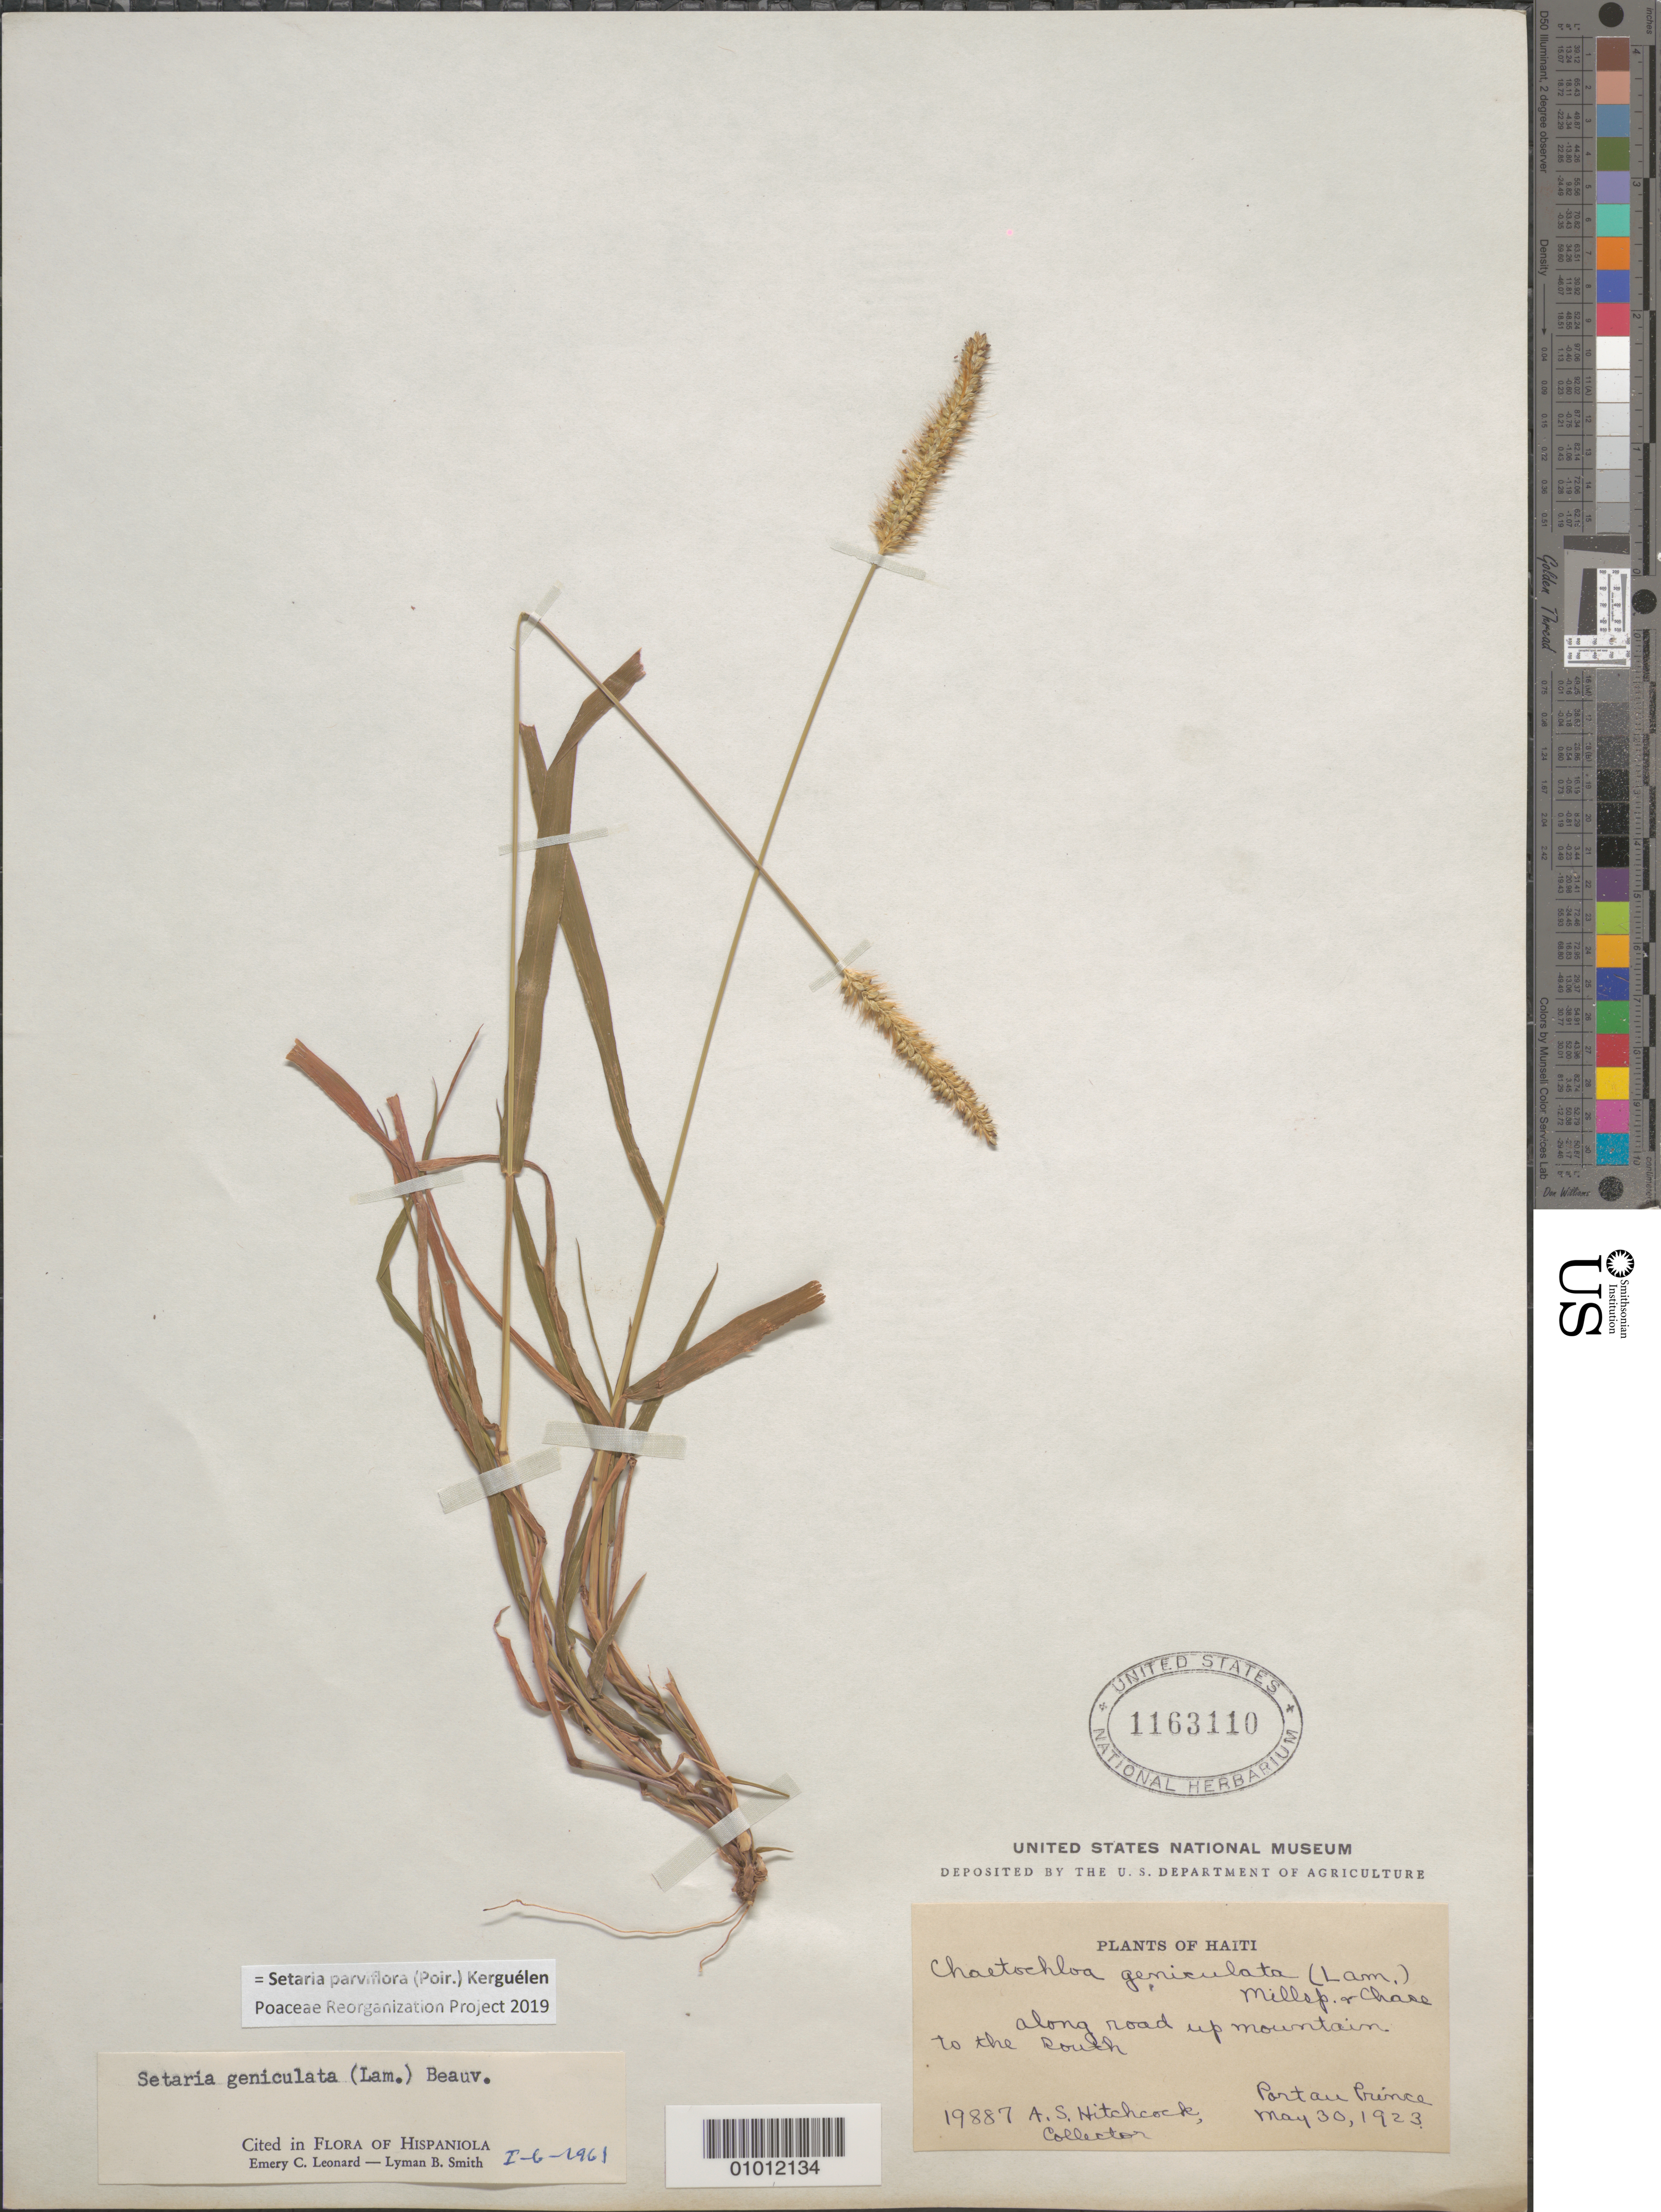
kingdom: Plantae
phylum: Tracheophyta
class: Liliopsida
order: Poales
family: Poaceae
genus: Setaria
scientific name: Setaria parviflora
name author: (Poir.) Kerguélen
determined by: Poaceae Reorganization Project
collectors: A. S. Hitchcock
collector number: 19887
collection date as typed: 30 May 1923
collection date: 1923-05-30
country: Haiti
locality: Port-au-Prince, along road up mountain to the S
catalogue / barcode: US 1163110